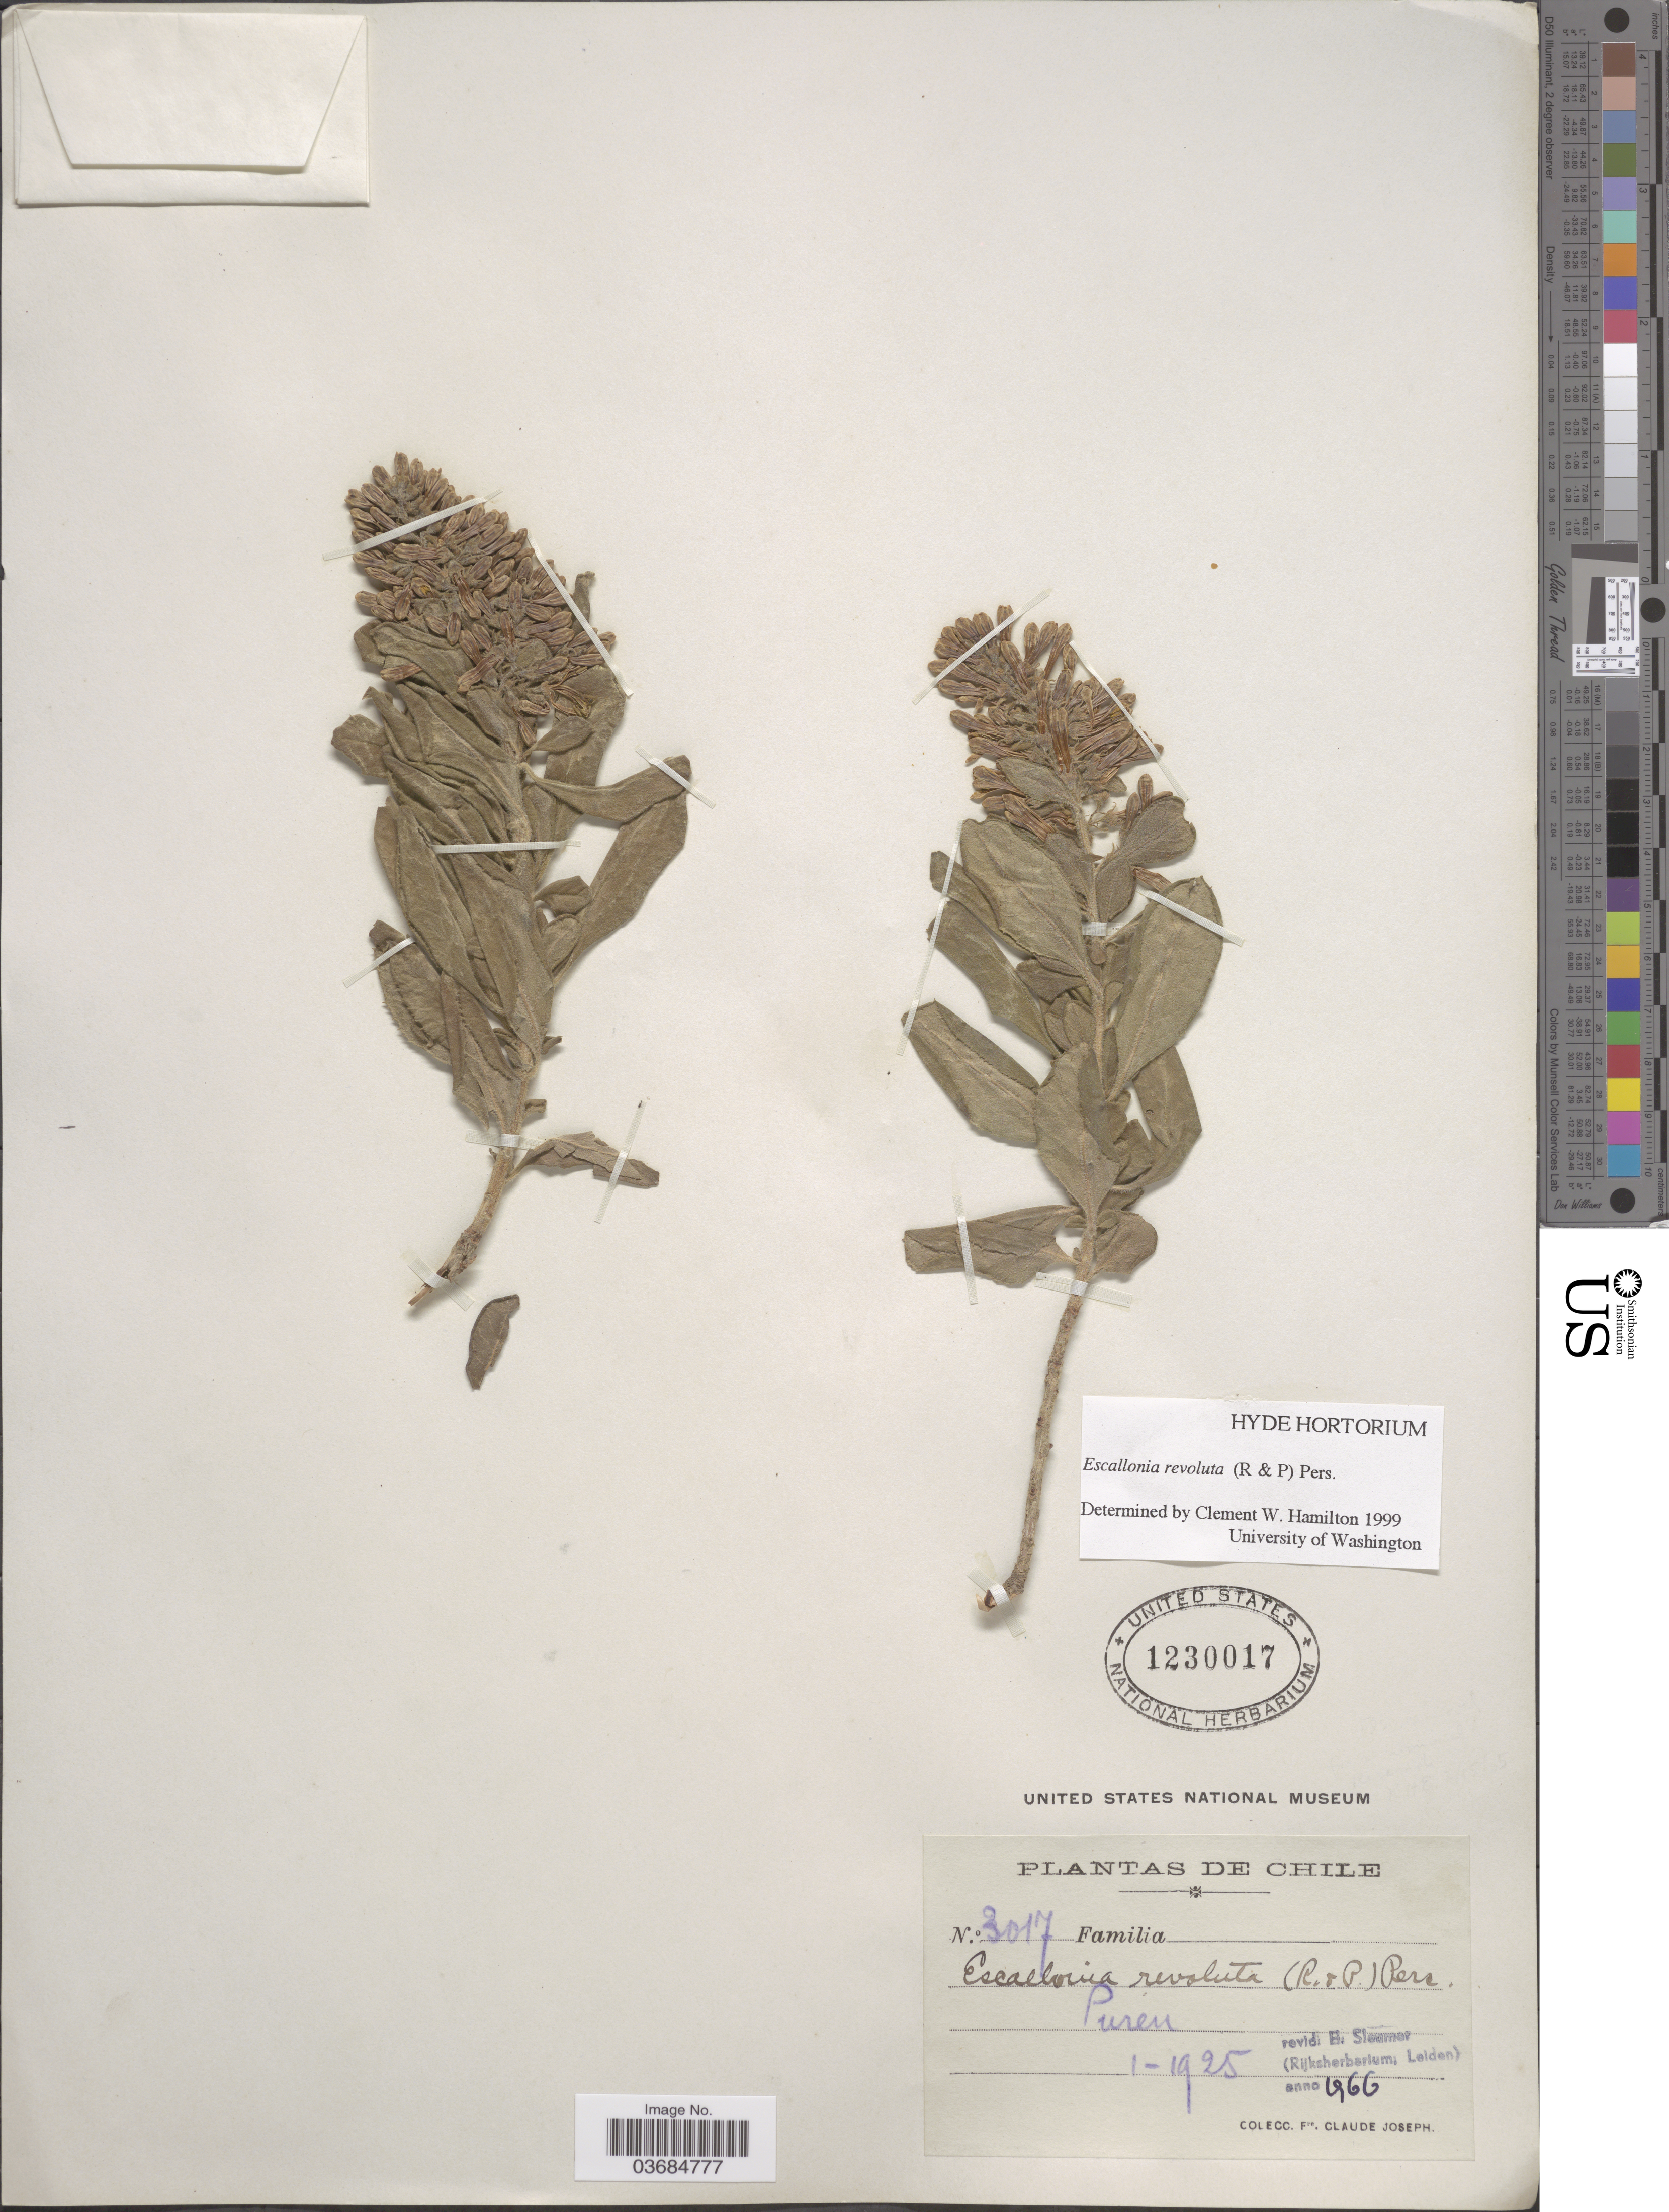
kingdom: Plantae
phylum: Tracheophyta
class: Magnoliopsida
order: Escalloniales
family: Escalloniaceae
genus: Escallonia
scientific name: Escallonia revoluta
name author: (Ruiz & Pav.) Pers.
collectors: Bro. Claude-Joseph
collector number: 3017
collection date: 1925-01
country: Chile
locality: Puren.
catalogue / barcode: US 1230017